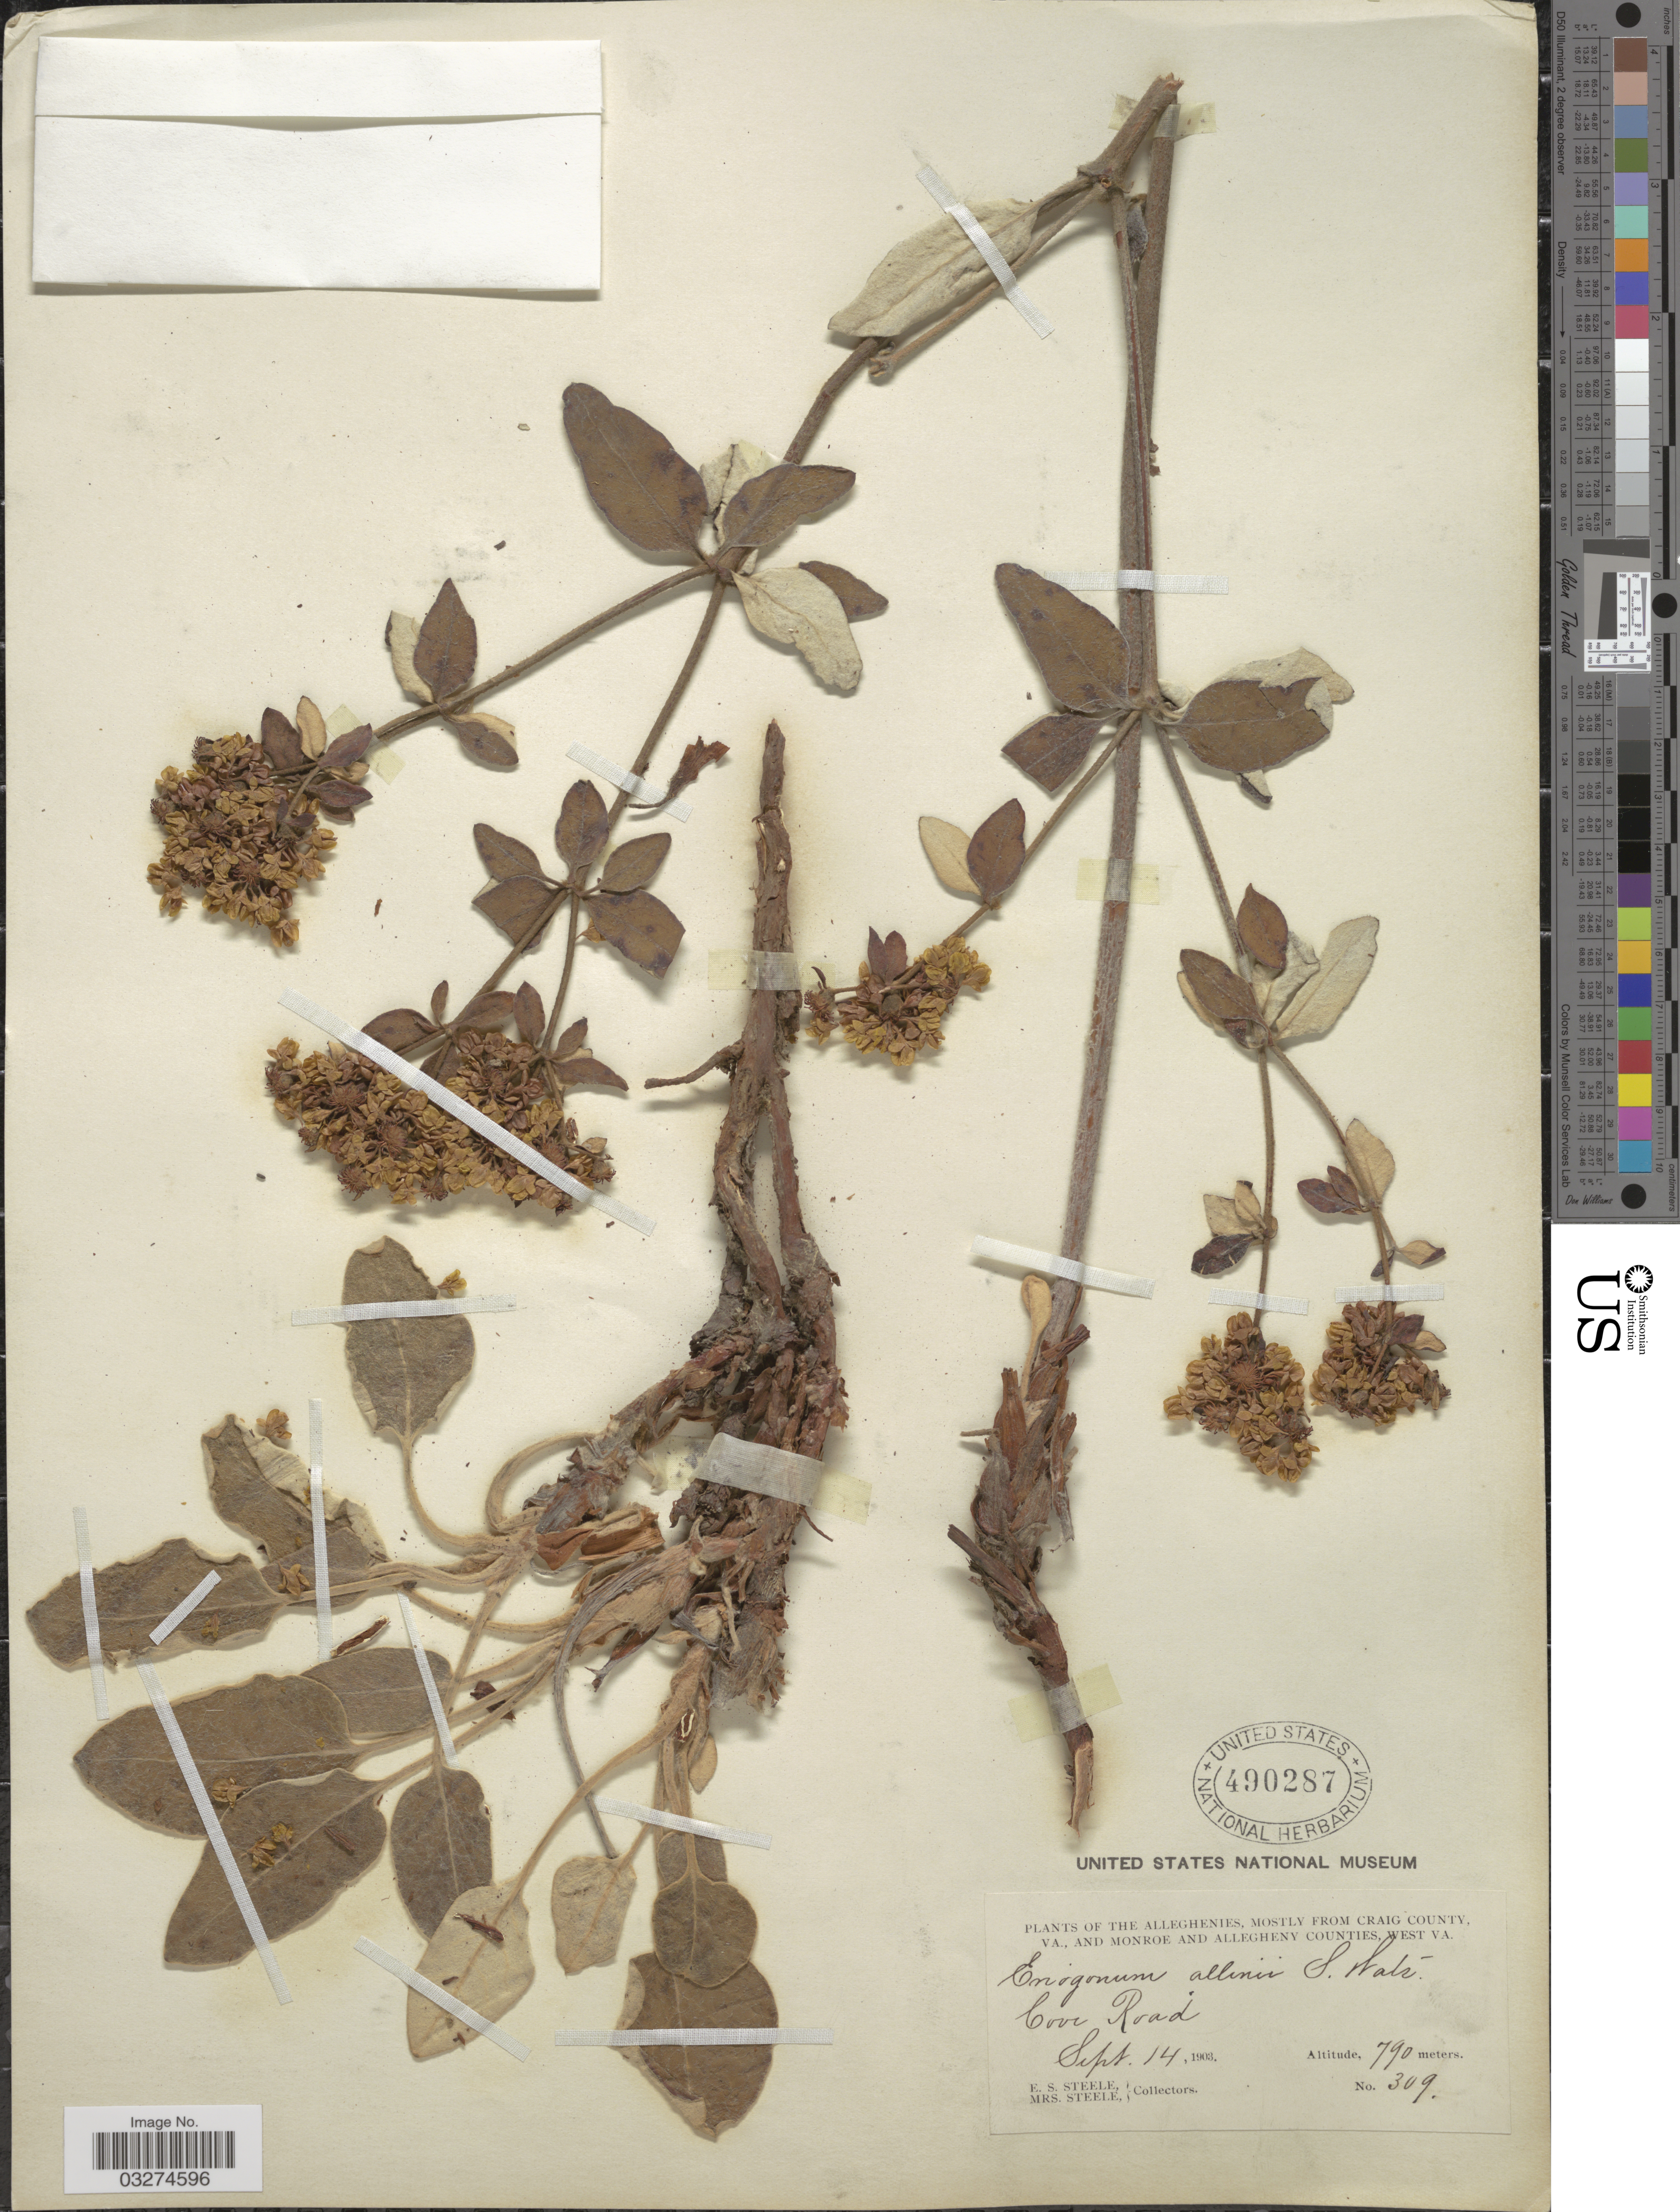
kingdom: Plantae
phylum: Tracheophyta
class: Magnoliopsida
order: Caryophyllales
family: Polygonaceae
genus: Eriogonum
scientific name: Eriogonum alleni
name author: S. Watson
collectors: E. Steele & Mrs. E. S. Steele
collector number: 309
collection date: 1903-09-14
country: United States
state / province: Virginia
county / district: Craig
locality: The Alleghenies, mostly from Craig County, VA., and Monroe and Allegheny Counties, West VA. Cove Road.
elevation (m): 790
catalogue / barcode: US 490287